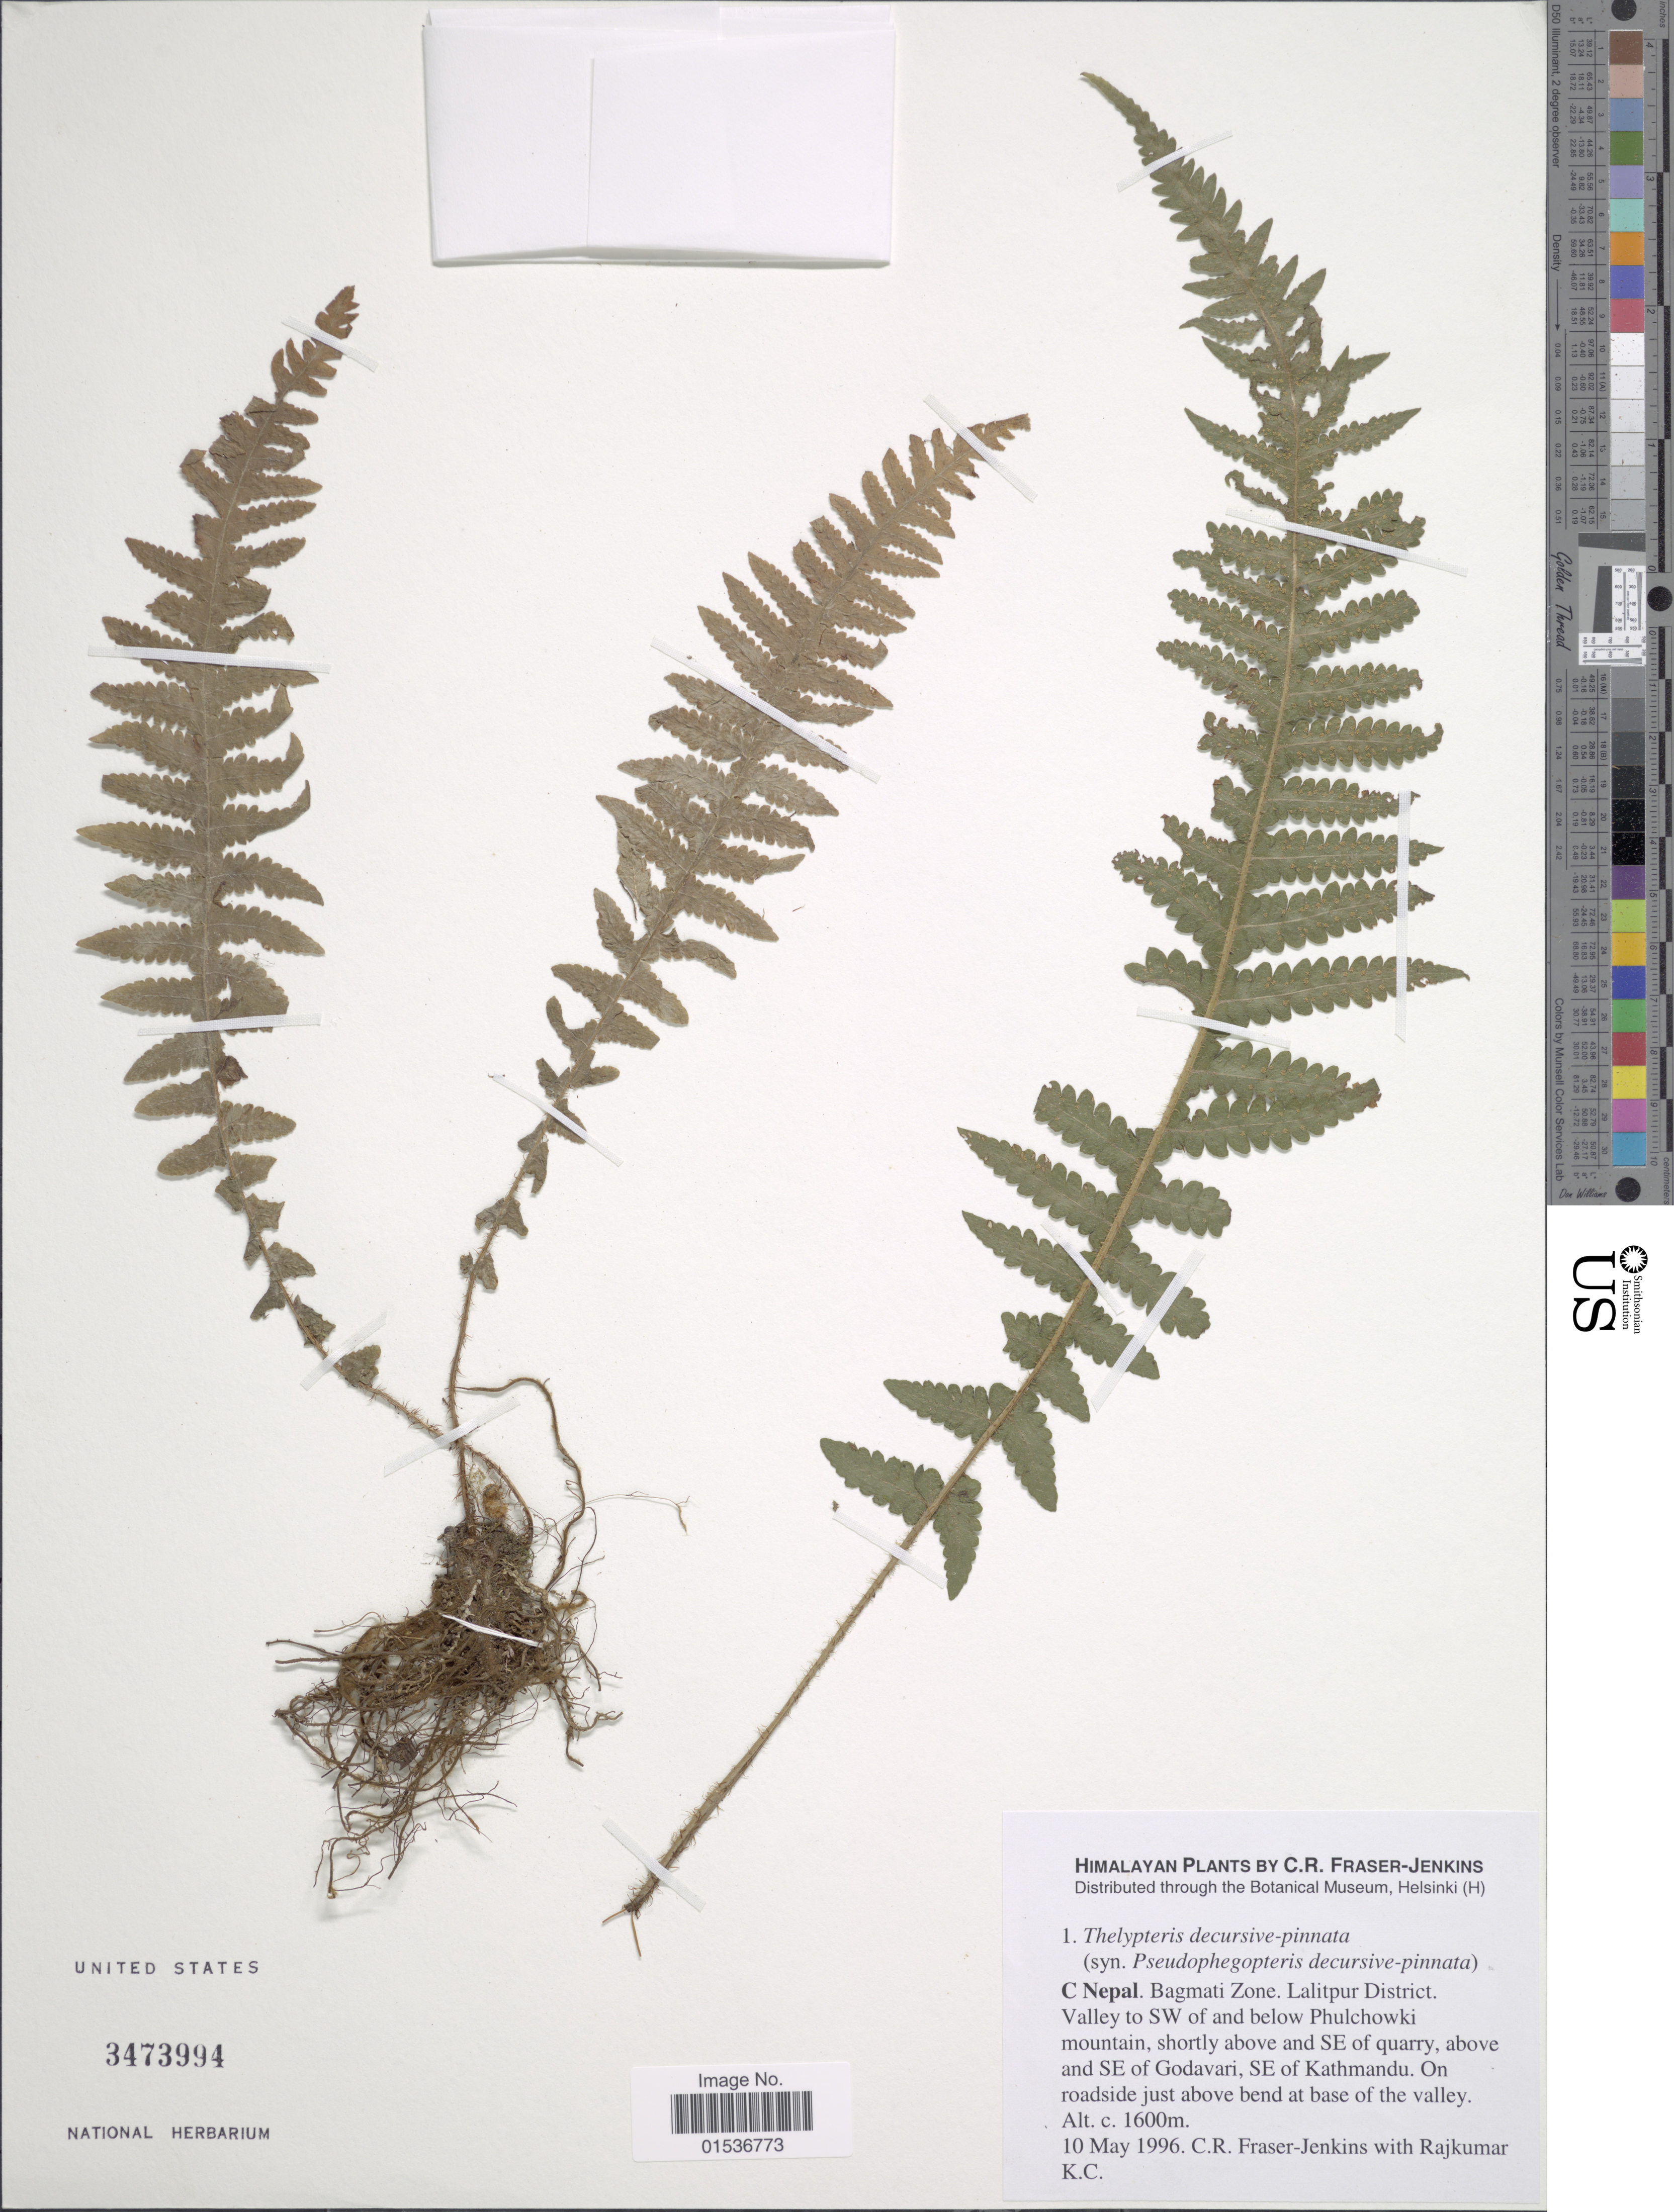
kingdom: Plantae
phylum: Tracheophyta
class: Polypodiopsida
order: Polypodiales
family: Thelypteridaceae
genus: Phegopteris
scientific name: Phegopteris decursivepinnata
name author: (H.C. Hall) Fée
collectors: C. R. Fraser-Jenkins & K. Rajkumar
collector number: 1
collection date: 1996-05-10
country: Nepal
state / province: Bagmati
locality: Himalayan, C Nepal, Bagmati Zone, Lalitpur District. Valley to SW of and below Phulchowki mountain, shortly above and SE of quarry, above and SE of Godavari, SE of Kathmandu, on roadside just above bend at base of the valley.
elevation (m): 1600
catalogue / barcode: US 3473994